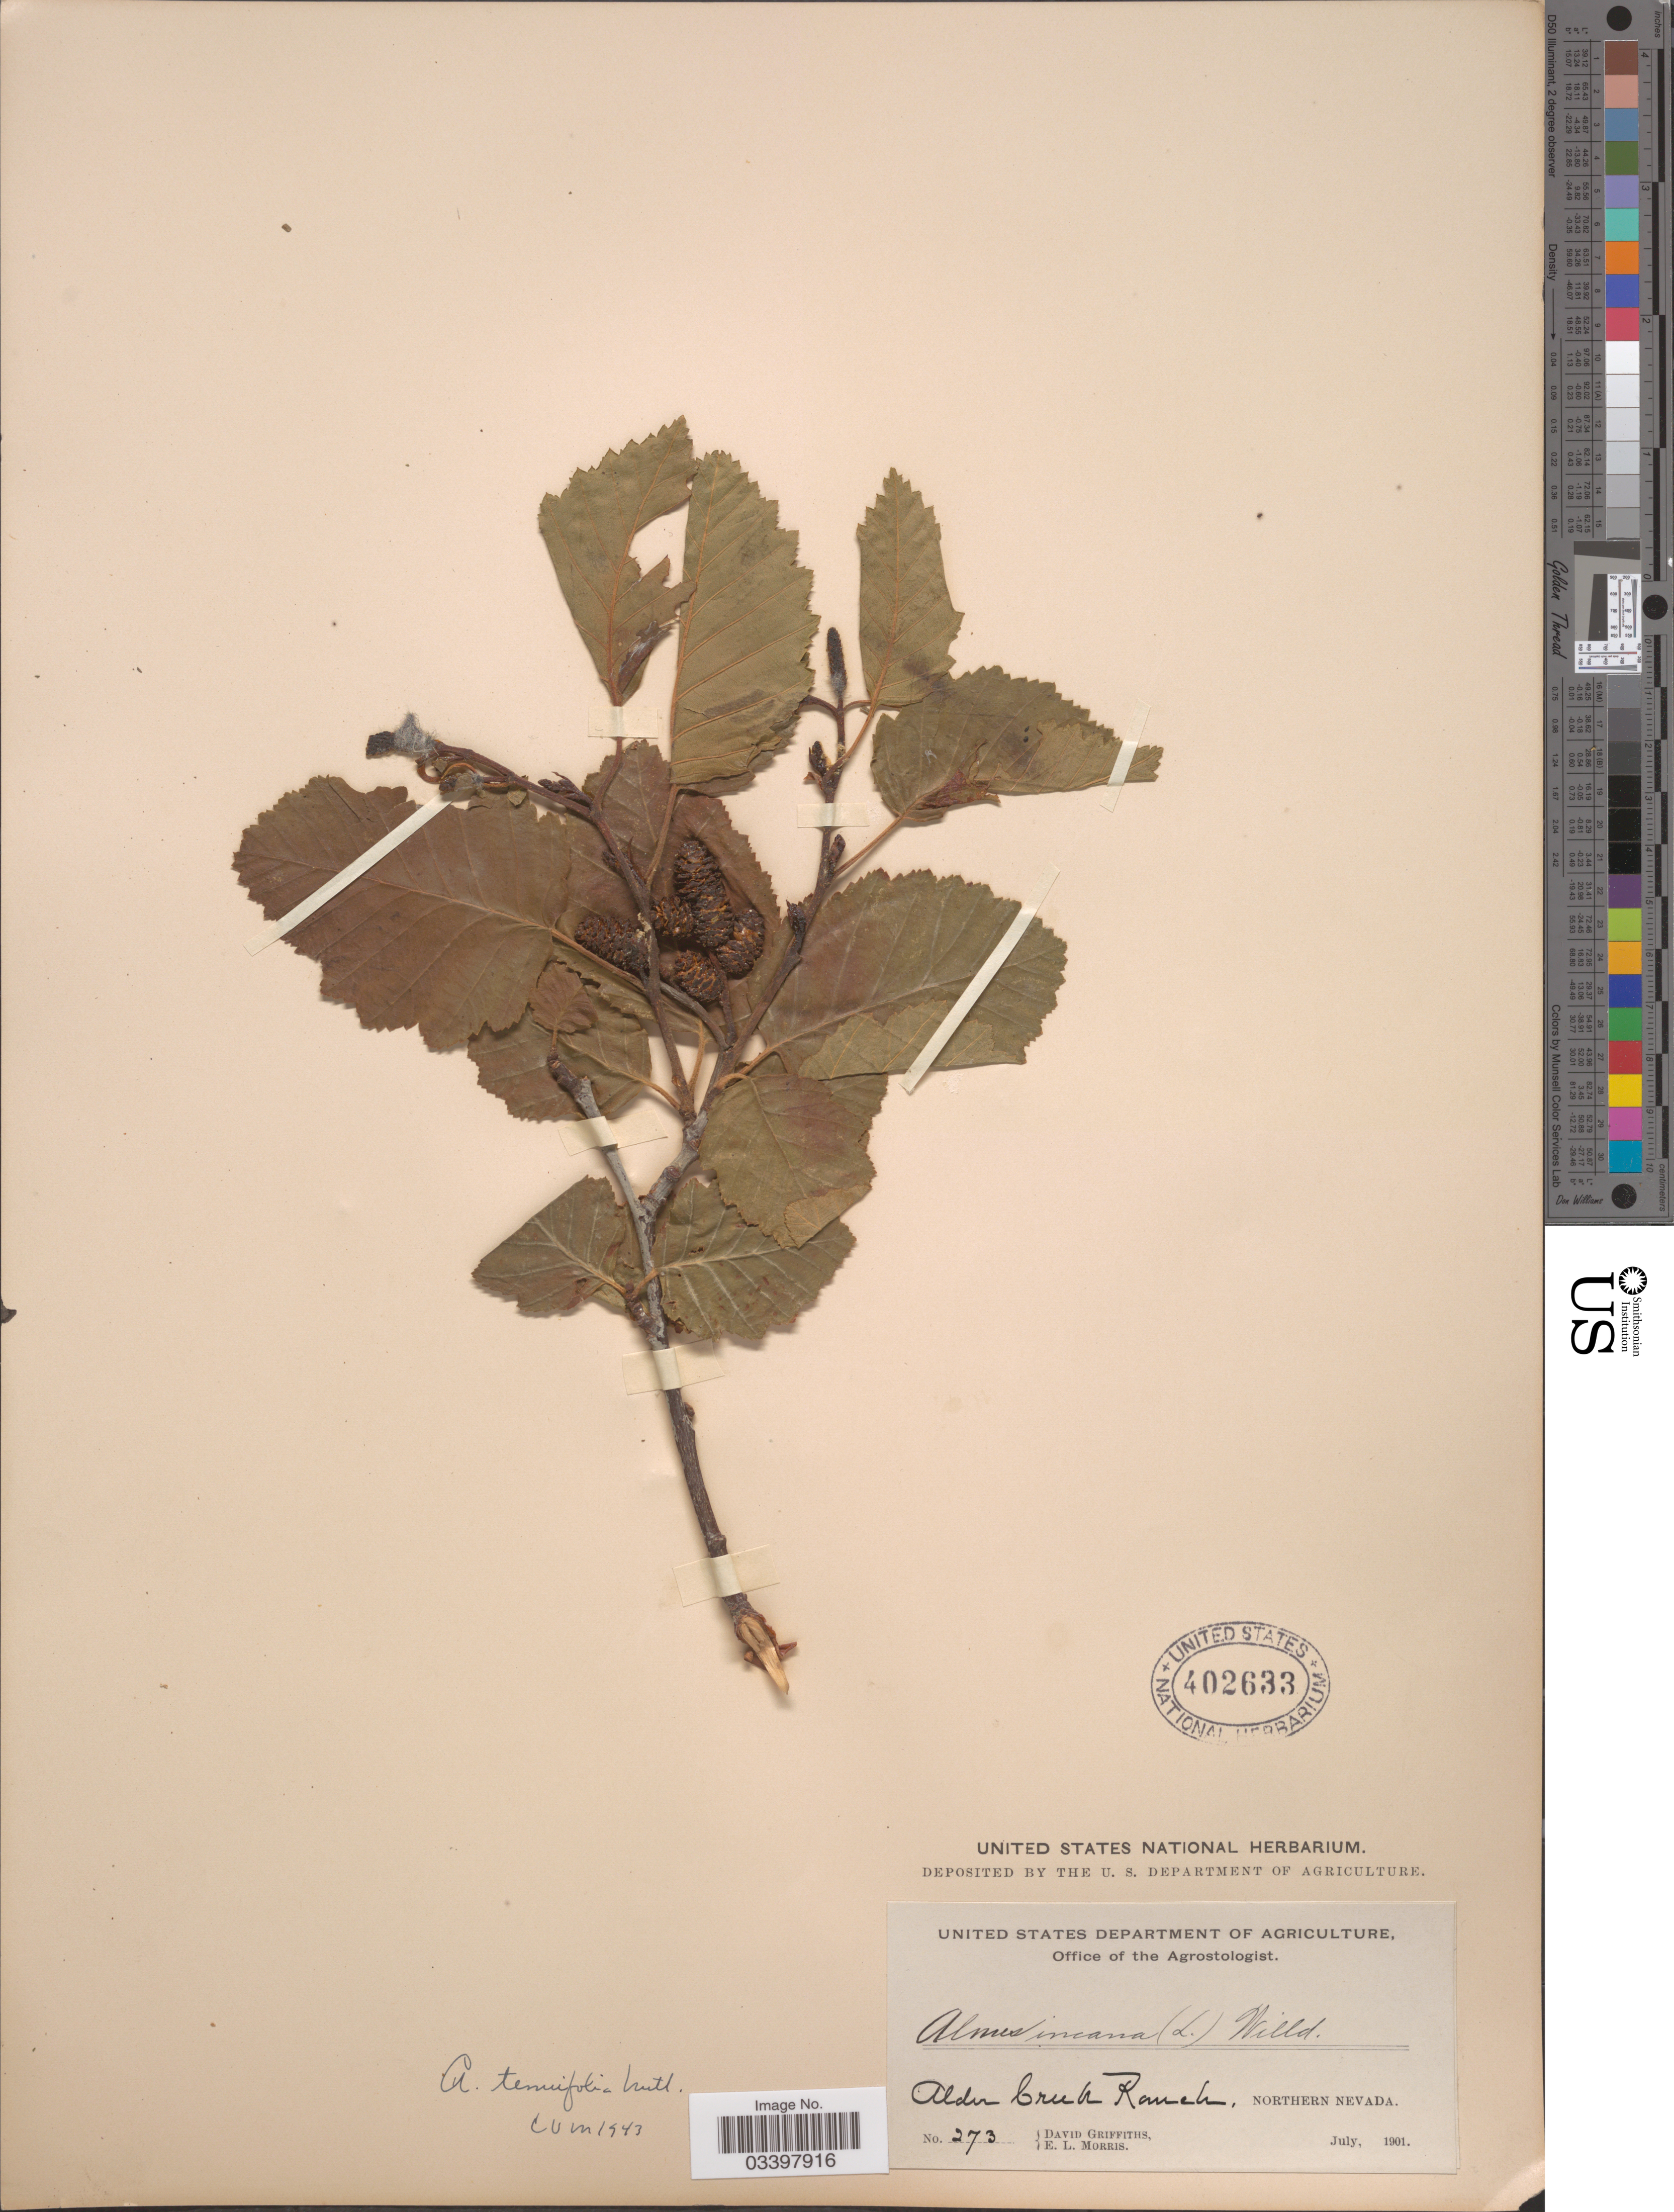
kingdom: Plantae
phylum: Tracheophyta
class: Magnoliopsida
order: Fagales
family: Betulaceae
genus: Alnus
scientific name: Alnus tenuifolia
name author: Nutt.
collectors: D. Griffiths & E. Morris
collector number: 273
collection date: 1901-07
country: United States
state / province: Nevada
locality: Alder Creek Ranch, Northern Nevada.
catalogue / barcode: US 402633